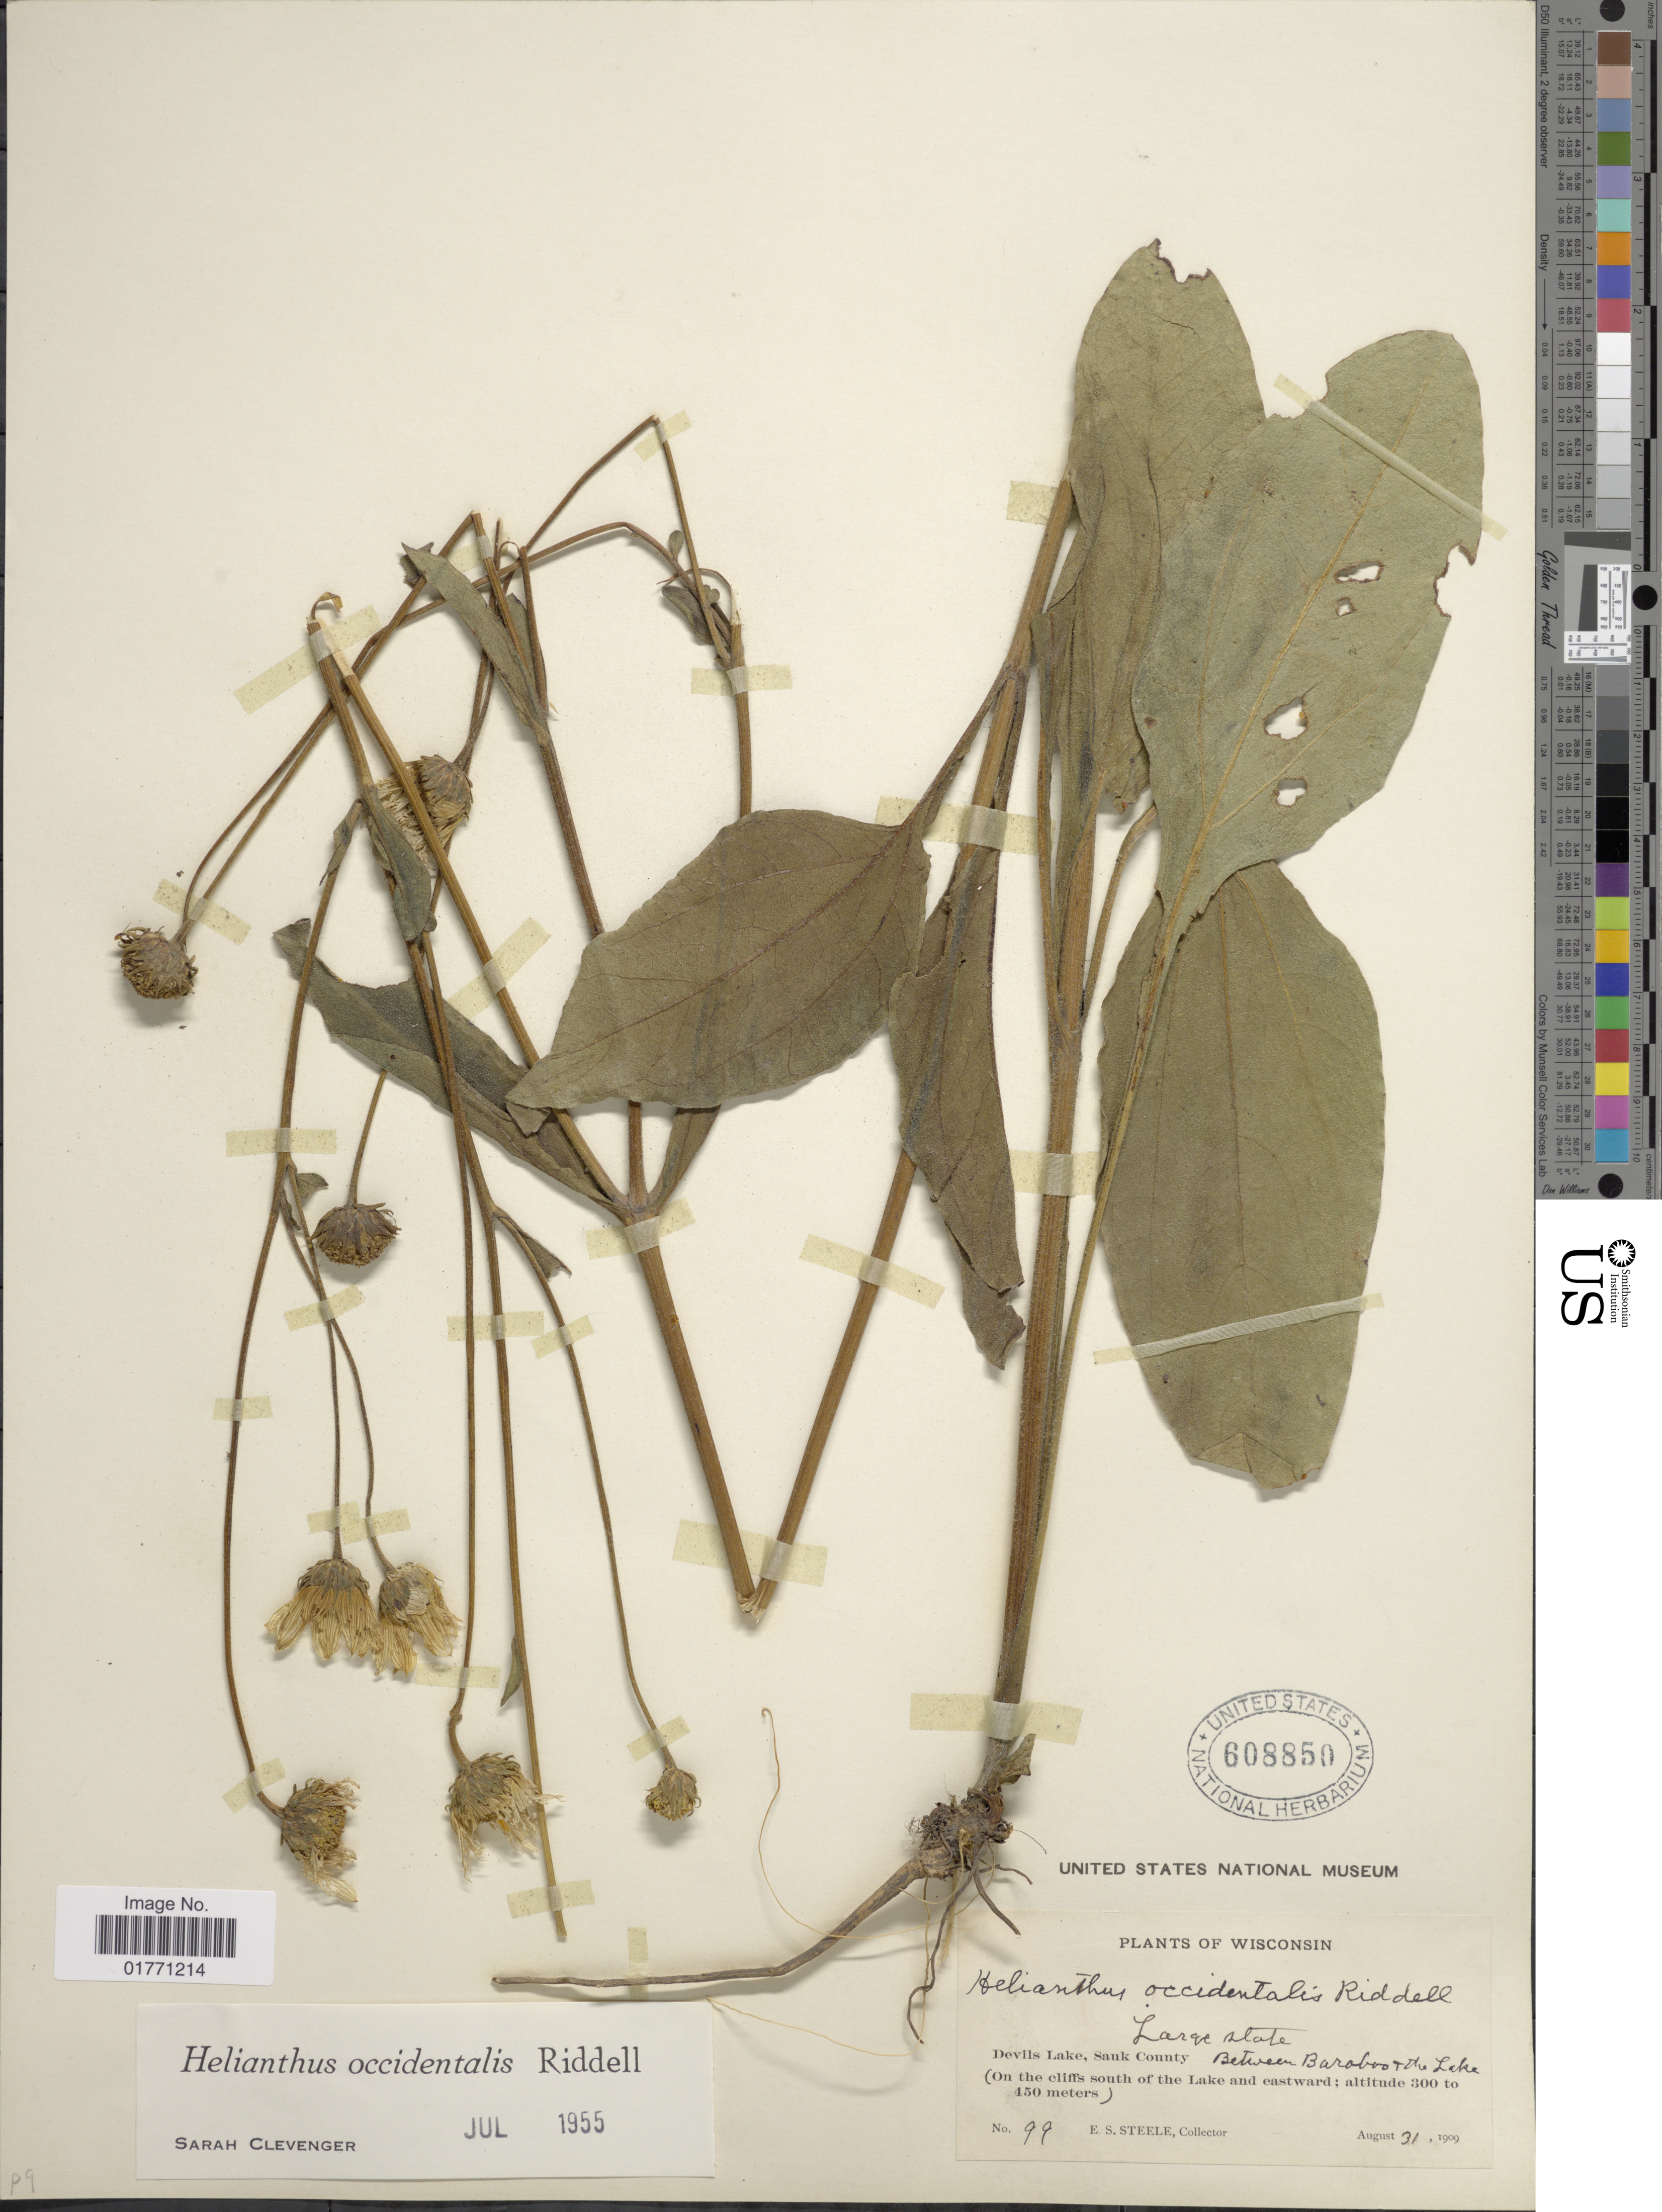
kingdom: Plantae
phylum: Tracheophyta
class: Magnoliopsida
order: Asterales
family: Asteraceae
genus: Helianthus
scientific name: Helianthus occidentalis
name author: Riddell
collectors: E. Steele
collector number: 99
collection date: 1909-08-31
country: United States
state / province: Wisconsin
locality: Large state, Devils Lake, Sauk County, between Baraboo & the Lake (On the cliffs south of the Lake and eastward).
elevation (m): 300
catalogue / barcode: US 608850